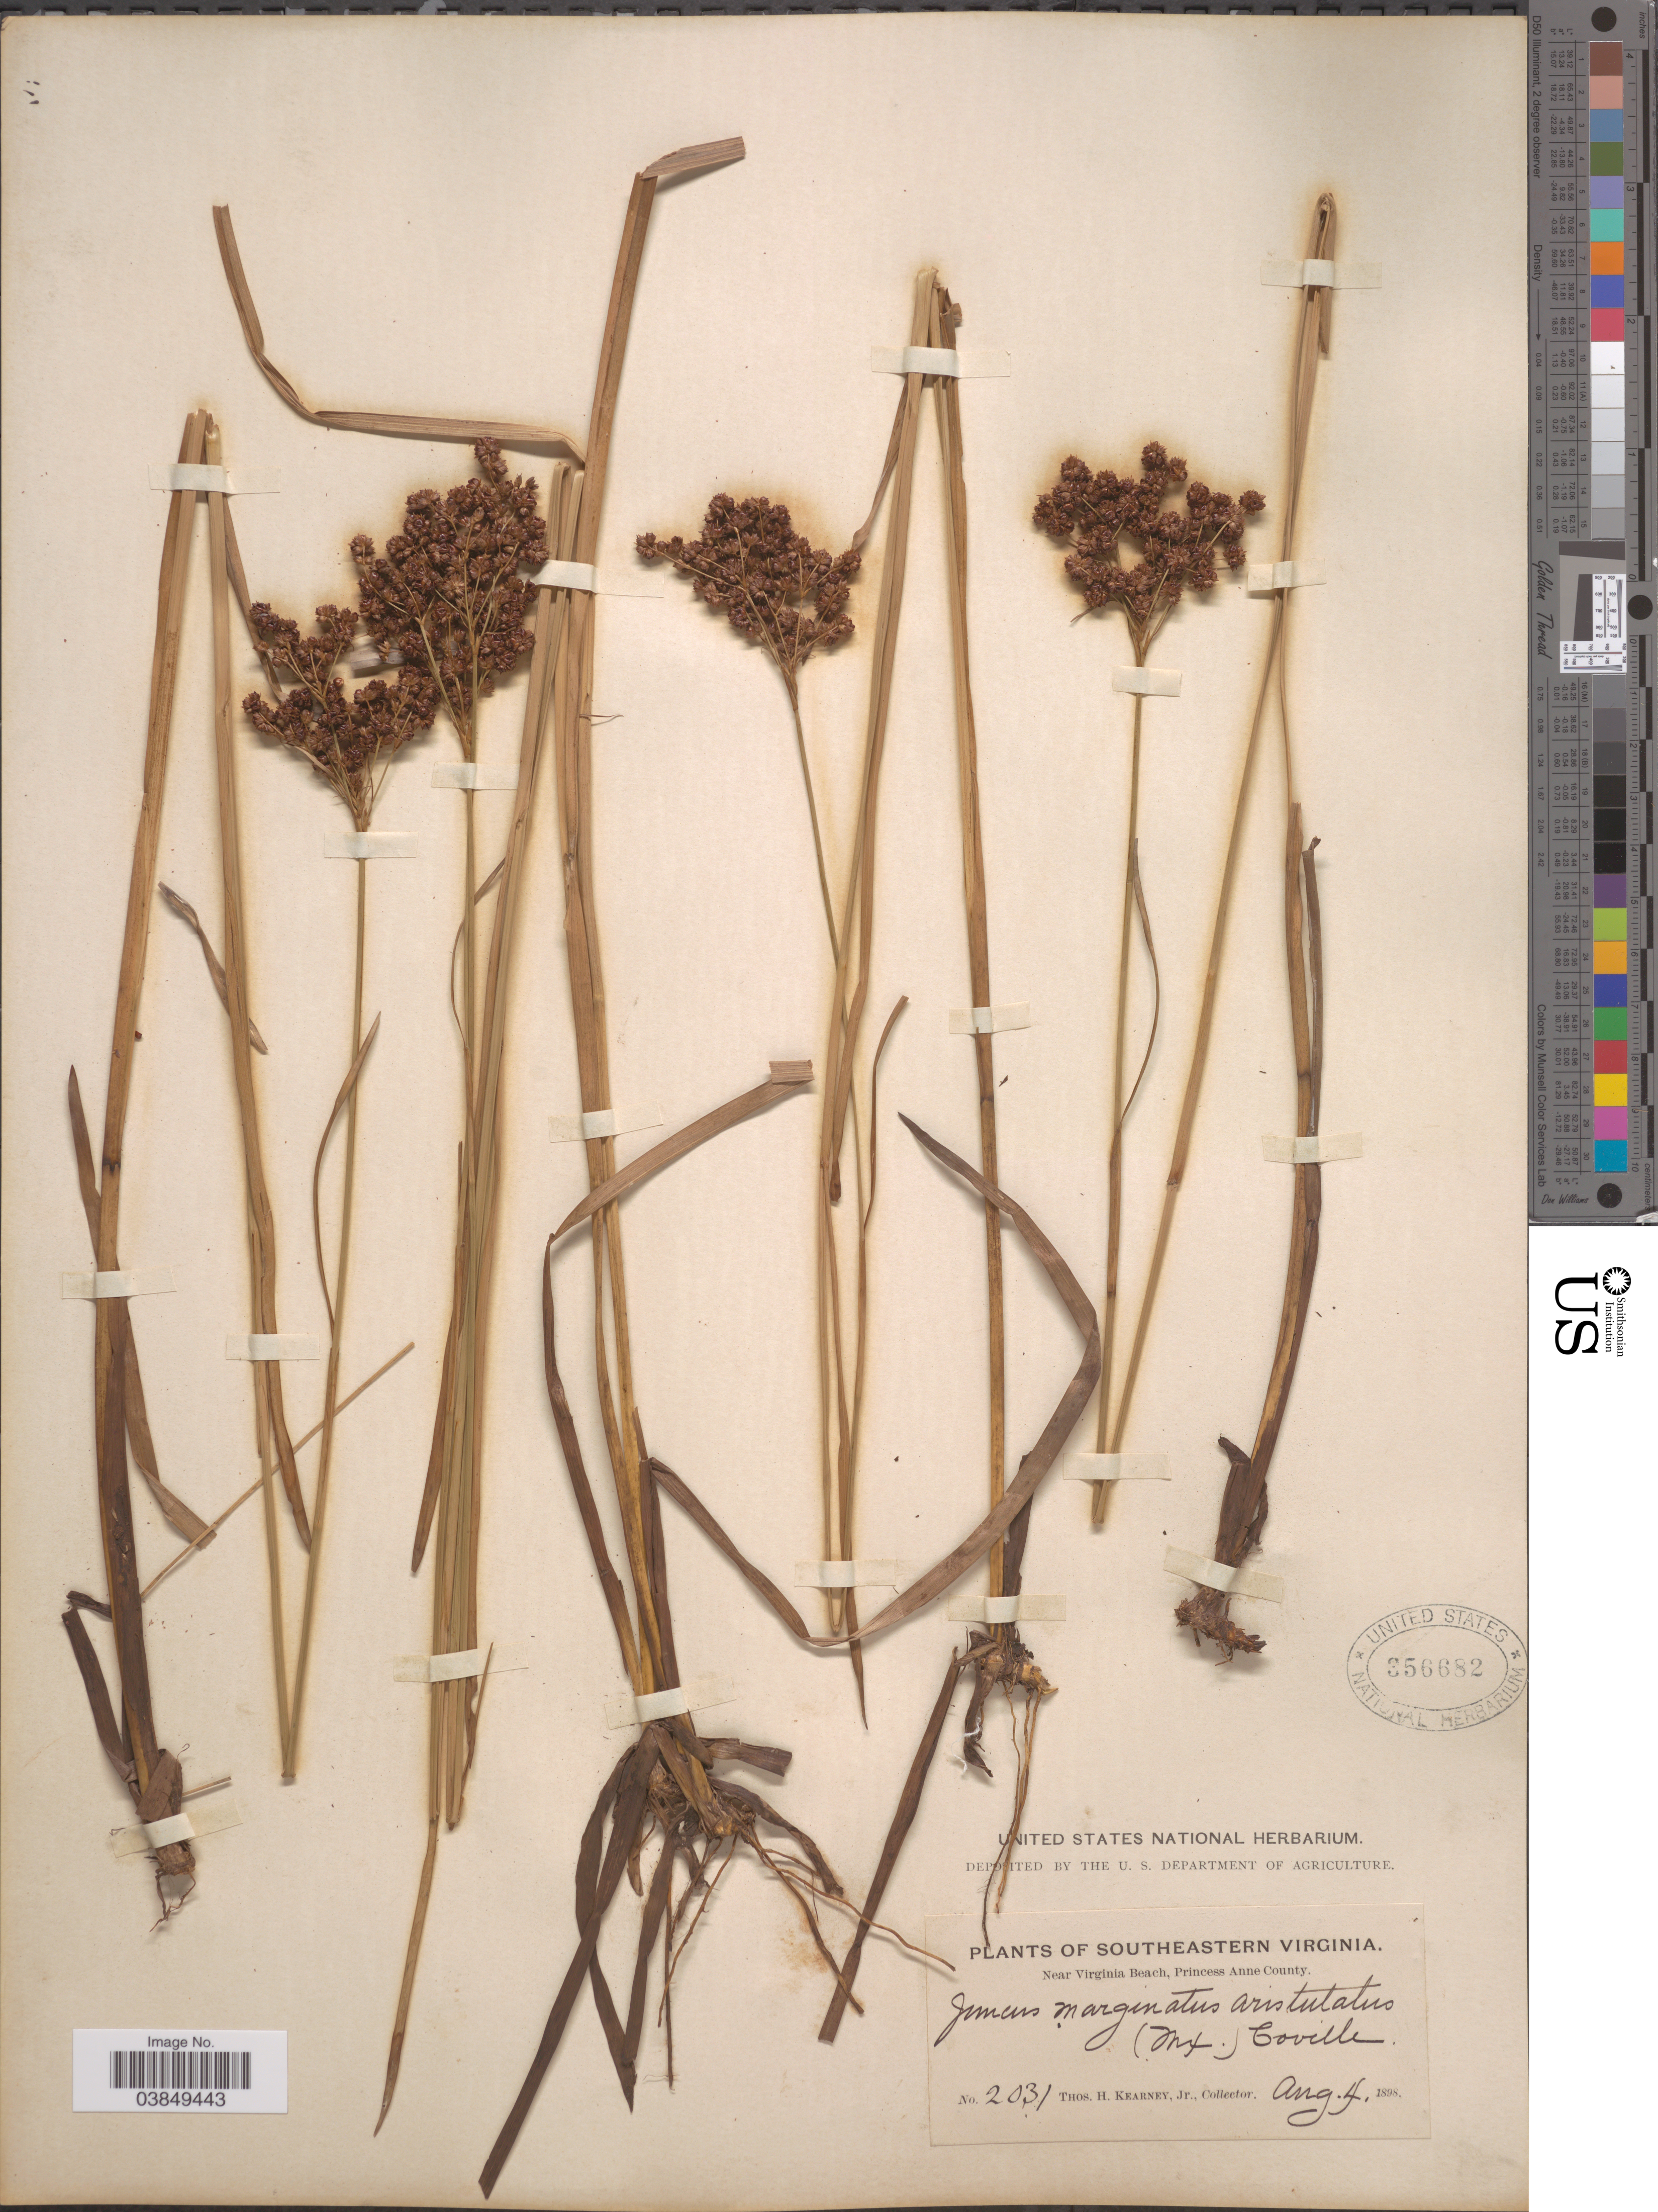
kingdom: Plantae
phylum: Tracheophyta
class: Liliopsida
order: Poales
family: Juncaceae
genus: Juncus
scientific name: Juncus aristulatus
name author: Michx.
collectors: T. H. Kearney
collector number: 2031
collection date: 1898-08-04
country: United States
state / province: Virginia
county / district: City of Virginia Beach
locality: Southeastern Virginia. Near Virginia Beach, Princess Anne (=historic county name) County.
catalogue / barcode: US 356682